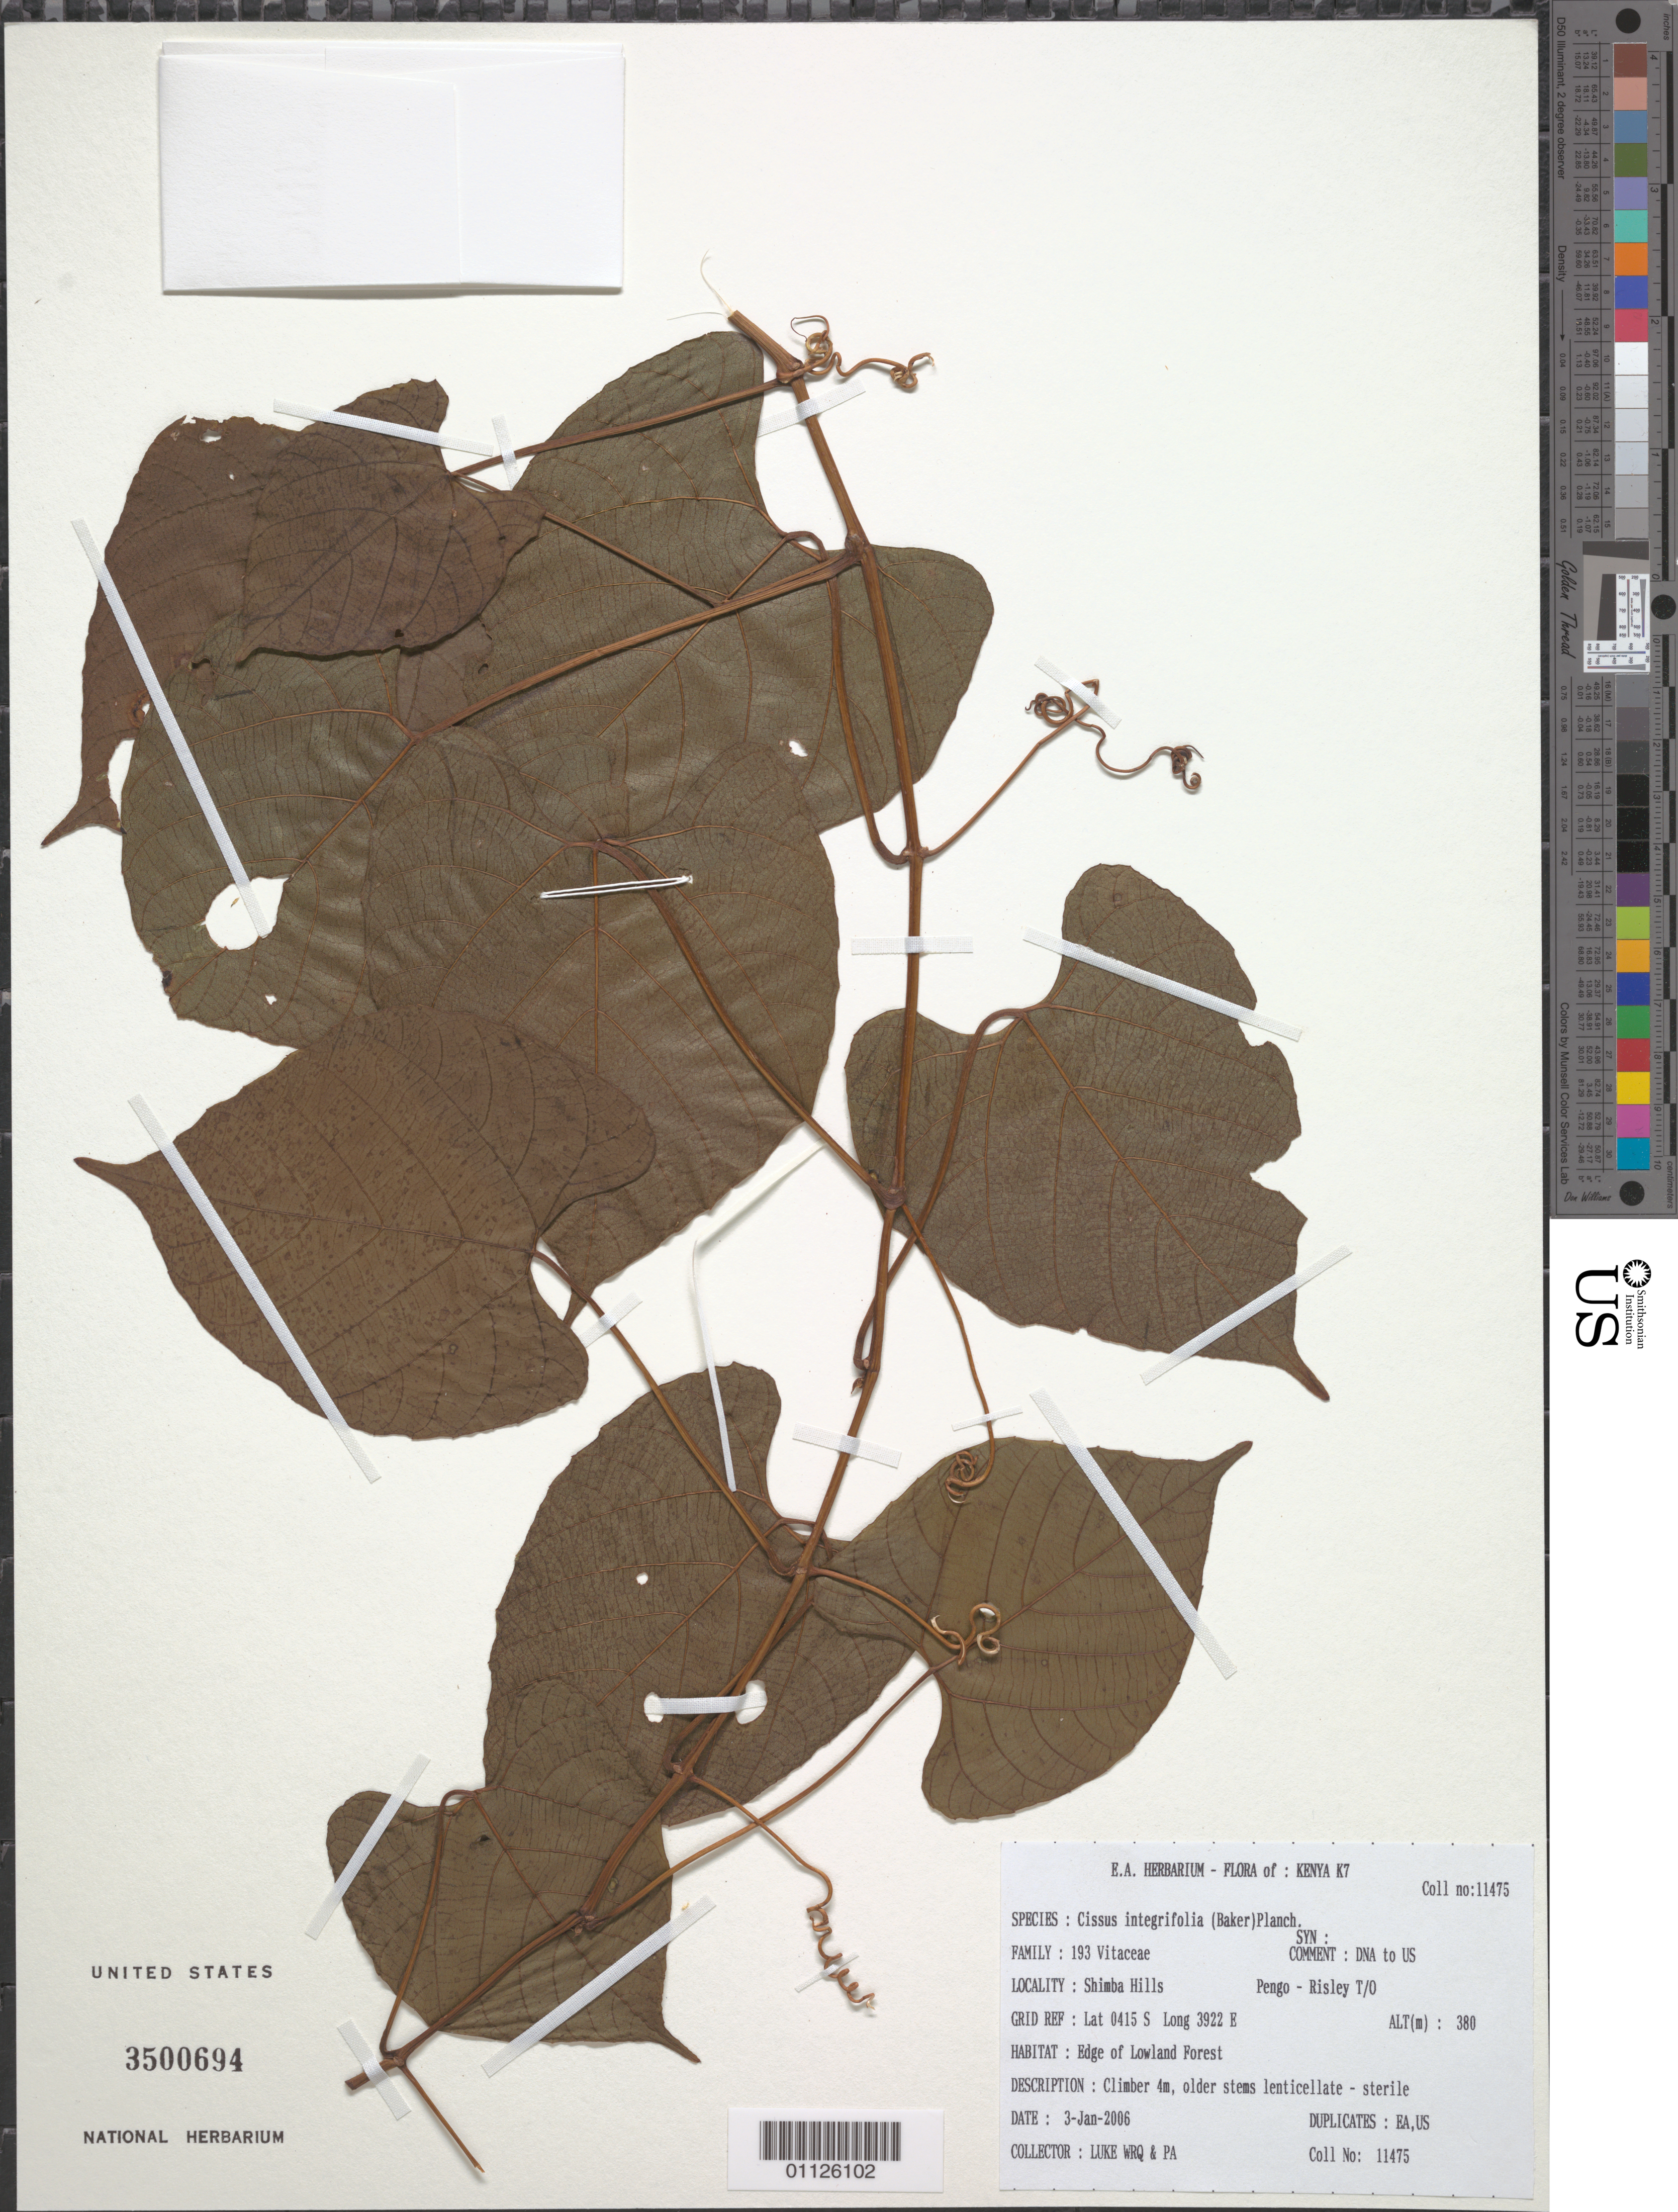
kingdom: Plantae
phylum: Tracheophyta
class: Magnoliopsida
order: Vitales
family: Vitaceae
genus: Cissus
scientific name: Cissus integrifolia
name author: (Baker) Planch.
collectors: Q. Luke & P. Luke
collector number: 11475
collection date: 2006-01-03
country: Kenya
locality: Shimba Hills. Pengo -Risley T/O.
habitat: Edge of Lowland Forest. Climber.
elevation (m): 380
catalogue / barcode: US 3500694